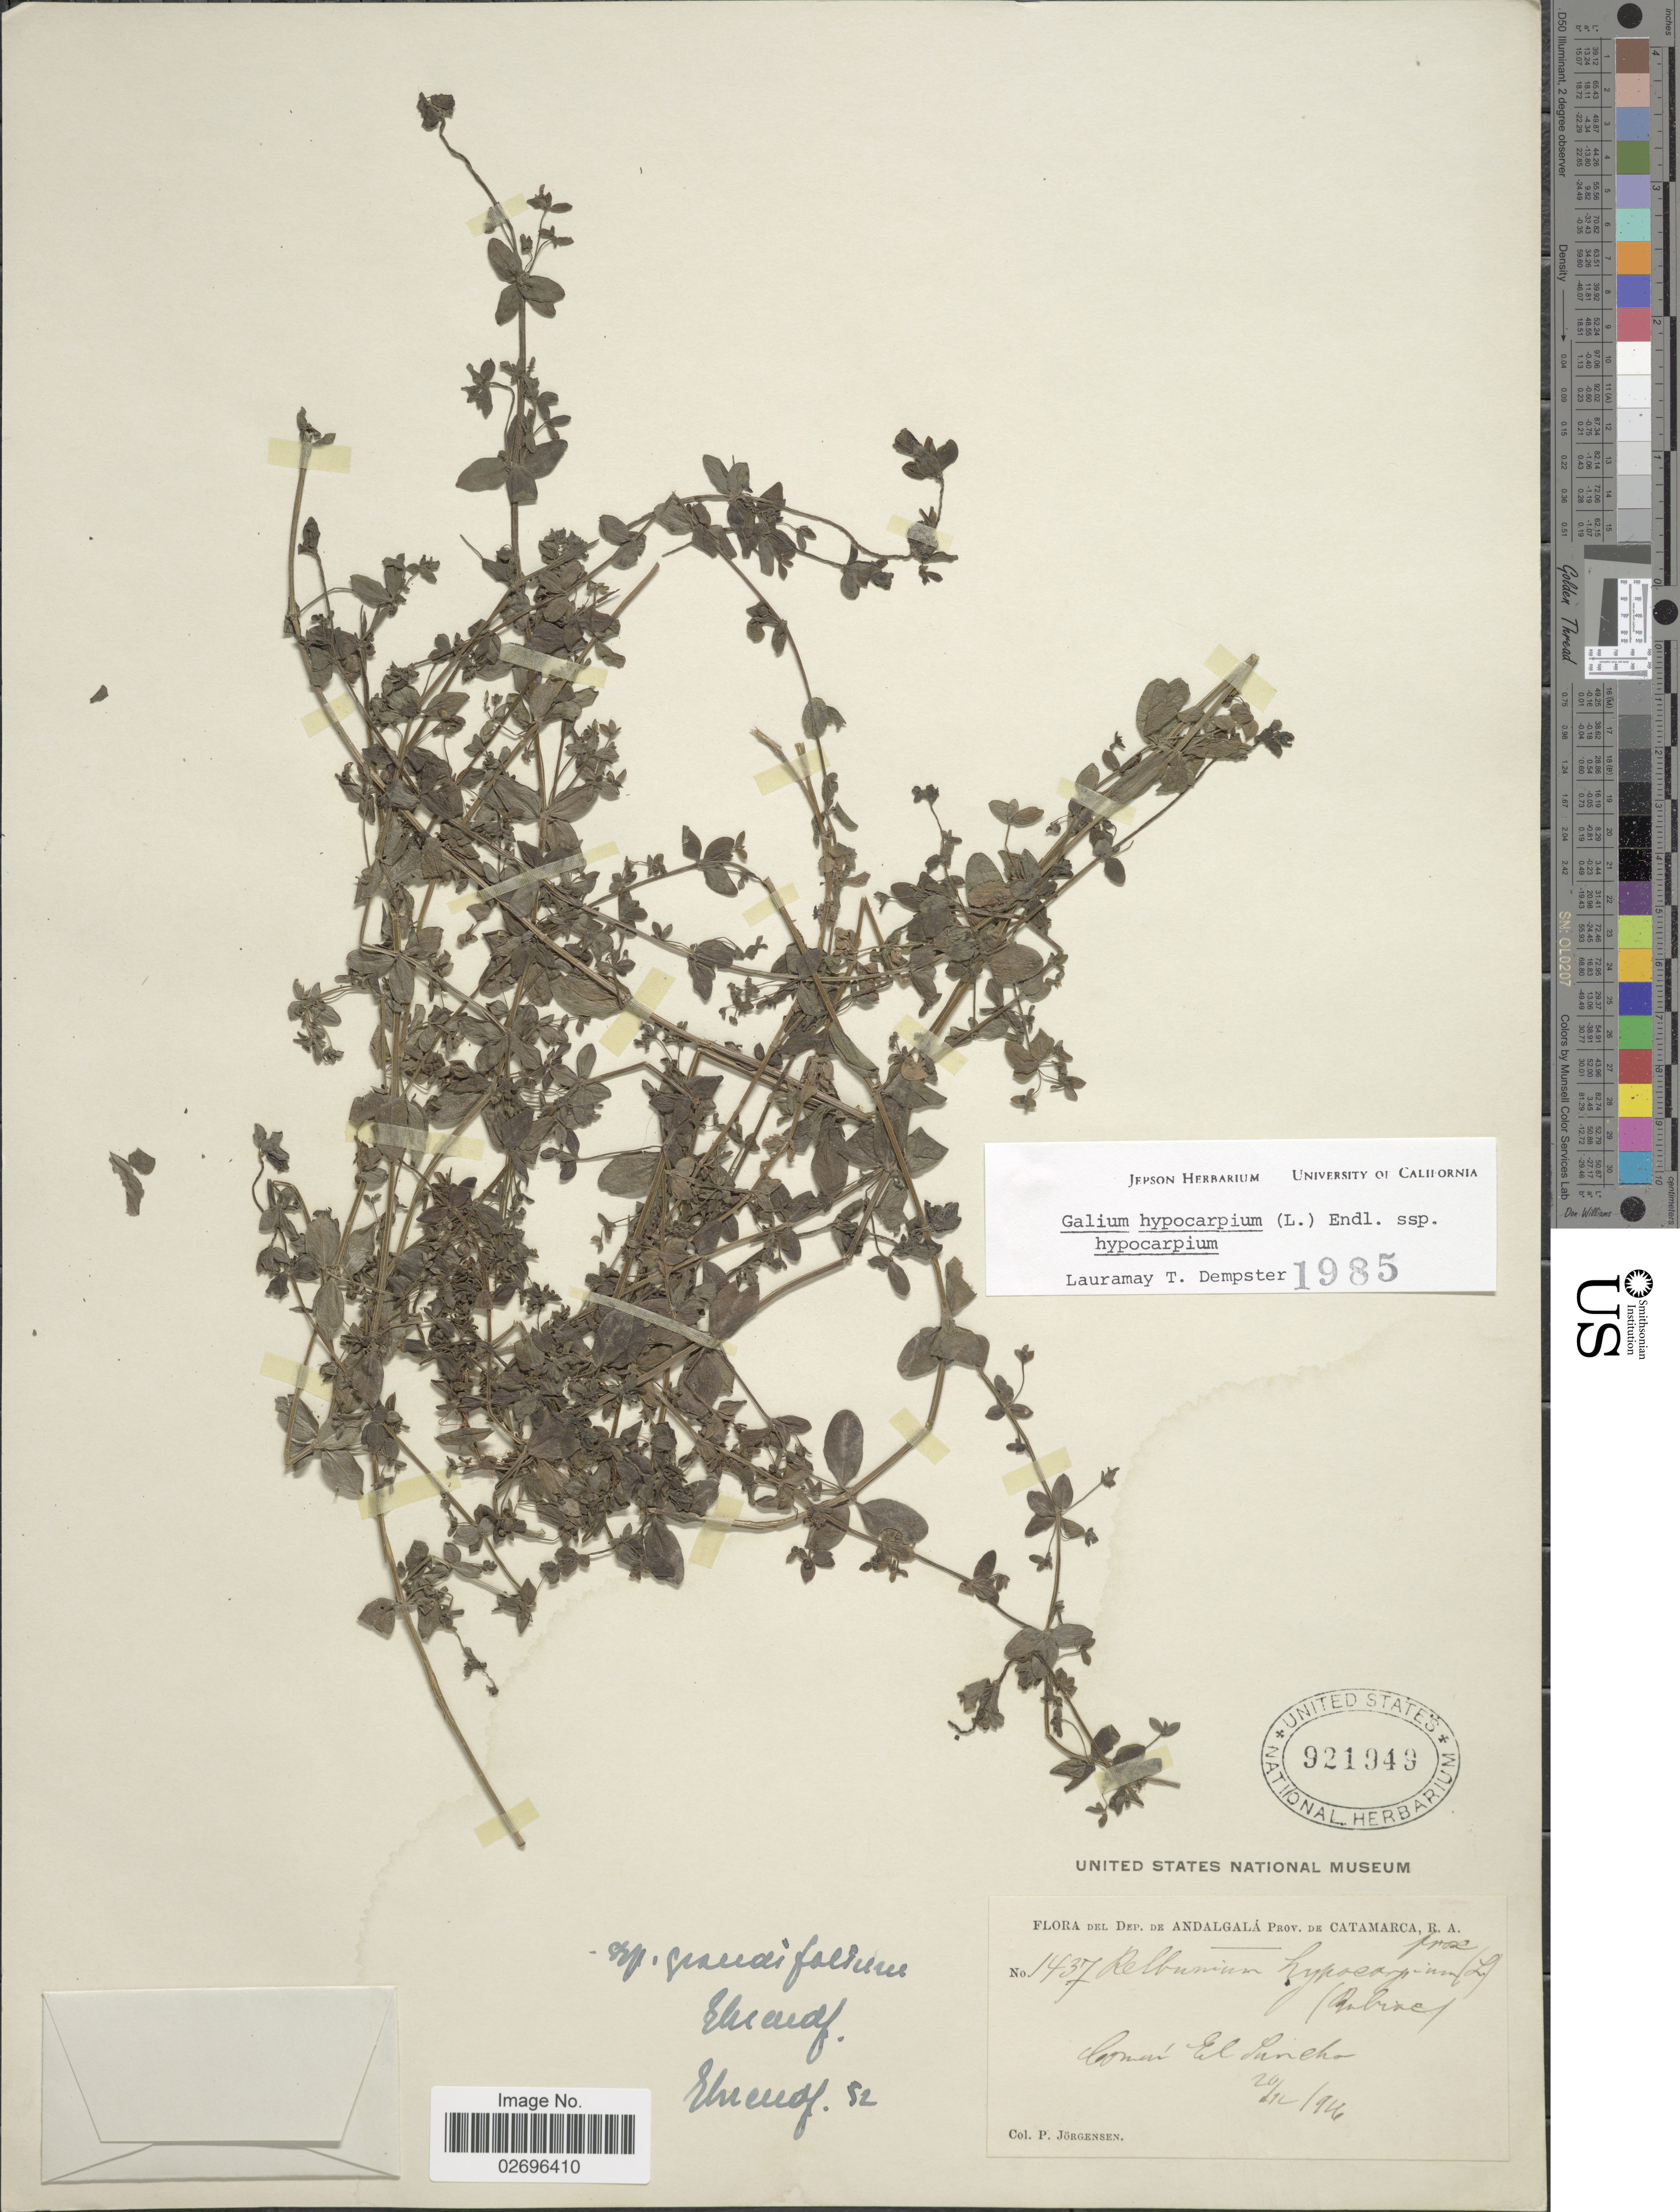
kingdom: Plantae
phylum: Tracheophyta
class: Magnoliopsida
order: Gentianales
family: Rubiaceae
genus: Galium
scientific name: Galium hypocarpium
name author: (L.) Endl. ex Griseb.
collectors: P. Jörgensen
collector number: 1437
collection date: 1916-12-20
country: Argentina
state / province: Catamarca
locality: El Suncho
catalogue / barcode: US 921949